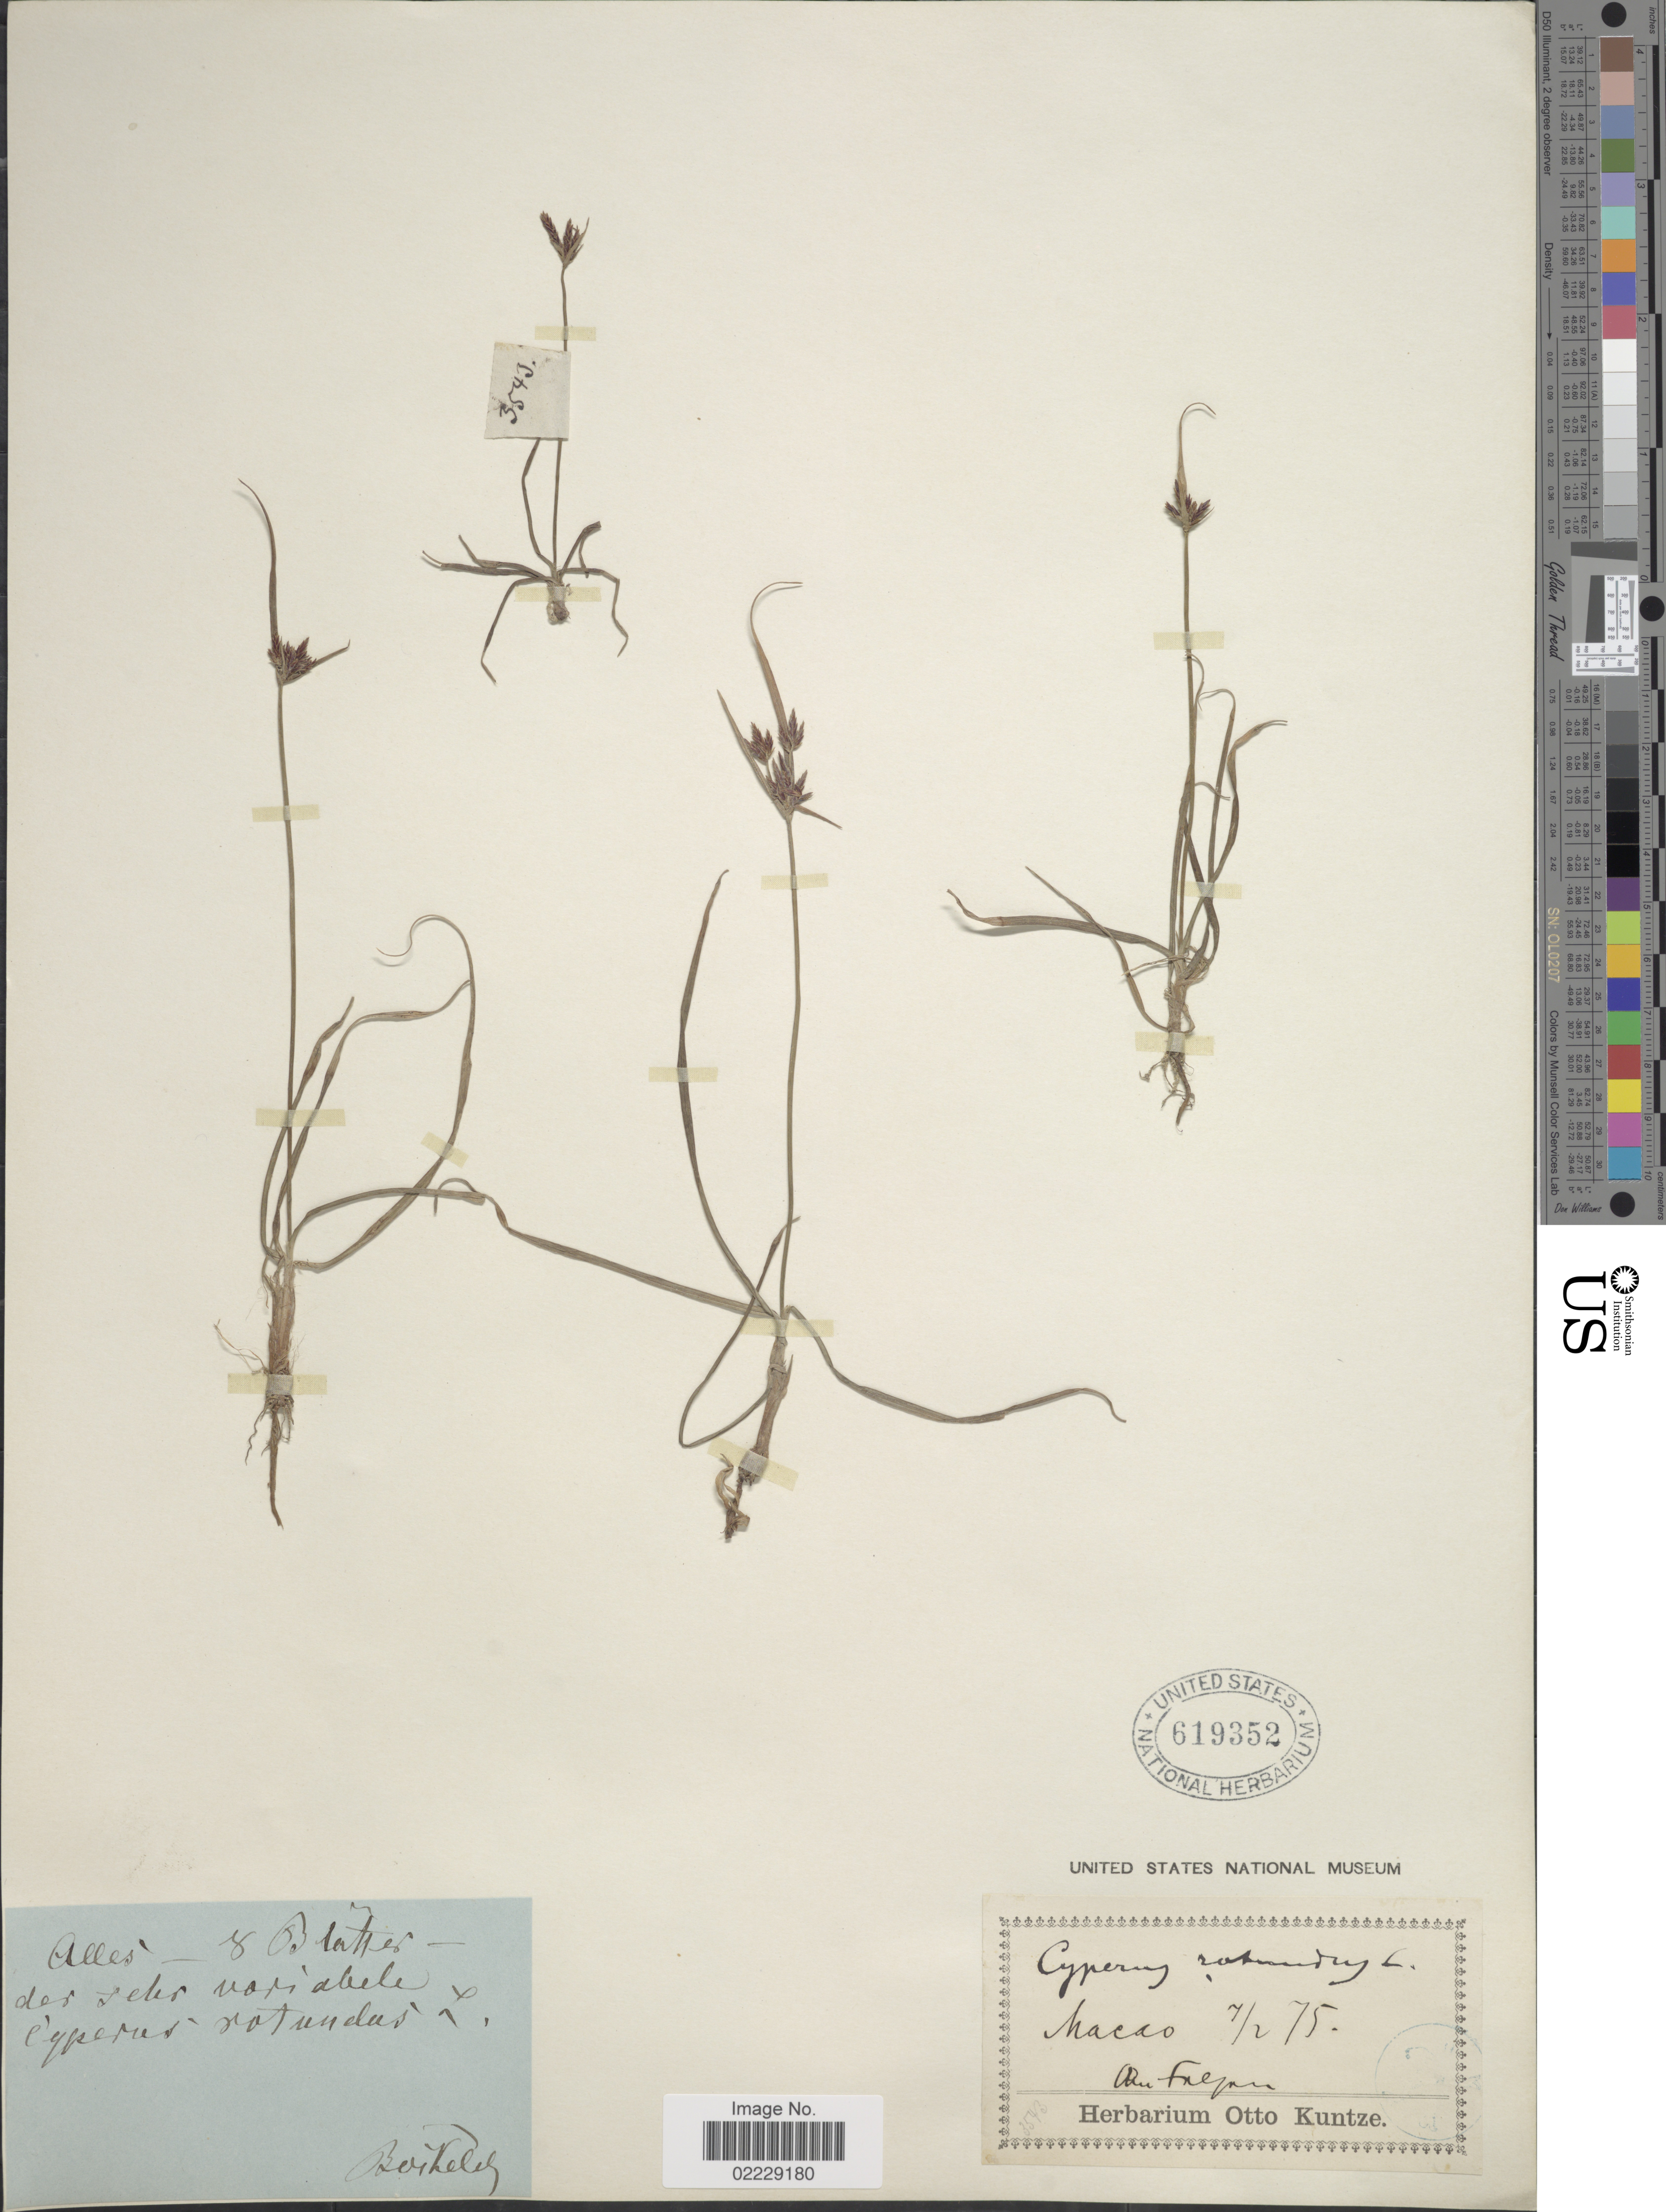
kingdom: Plantae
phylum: Tracheophyta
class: Liliopsida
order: Poales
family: Cyperaceae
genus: Cyperus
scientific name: Cyperus rotundus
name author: L.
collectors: Berkeley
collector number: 3543?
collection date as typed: Transcribed d/m/y: 7/2/75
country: China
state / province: Macau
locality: Macao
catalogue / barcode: US 619532